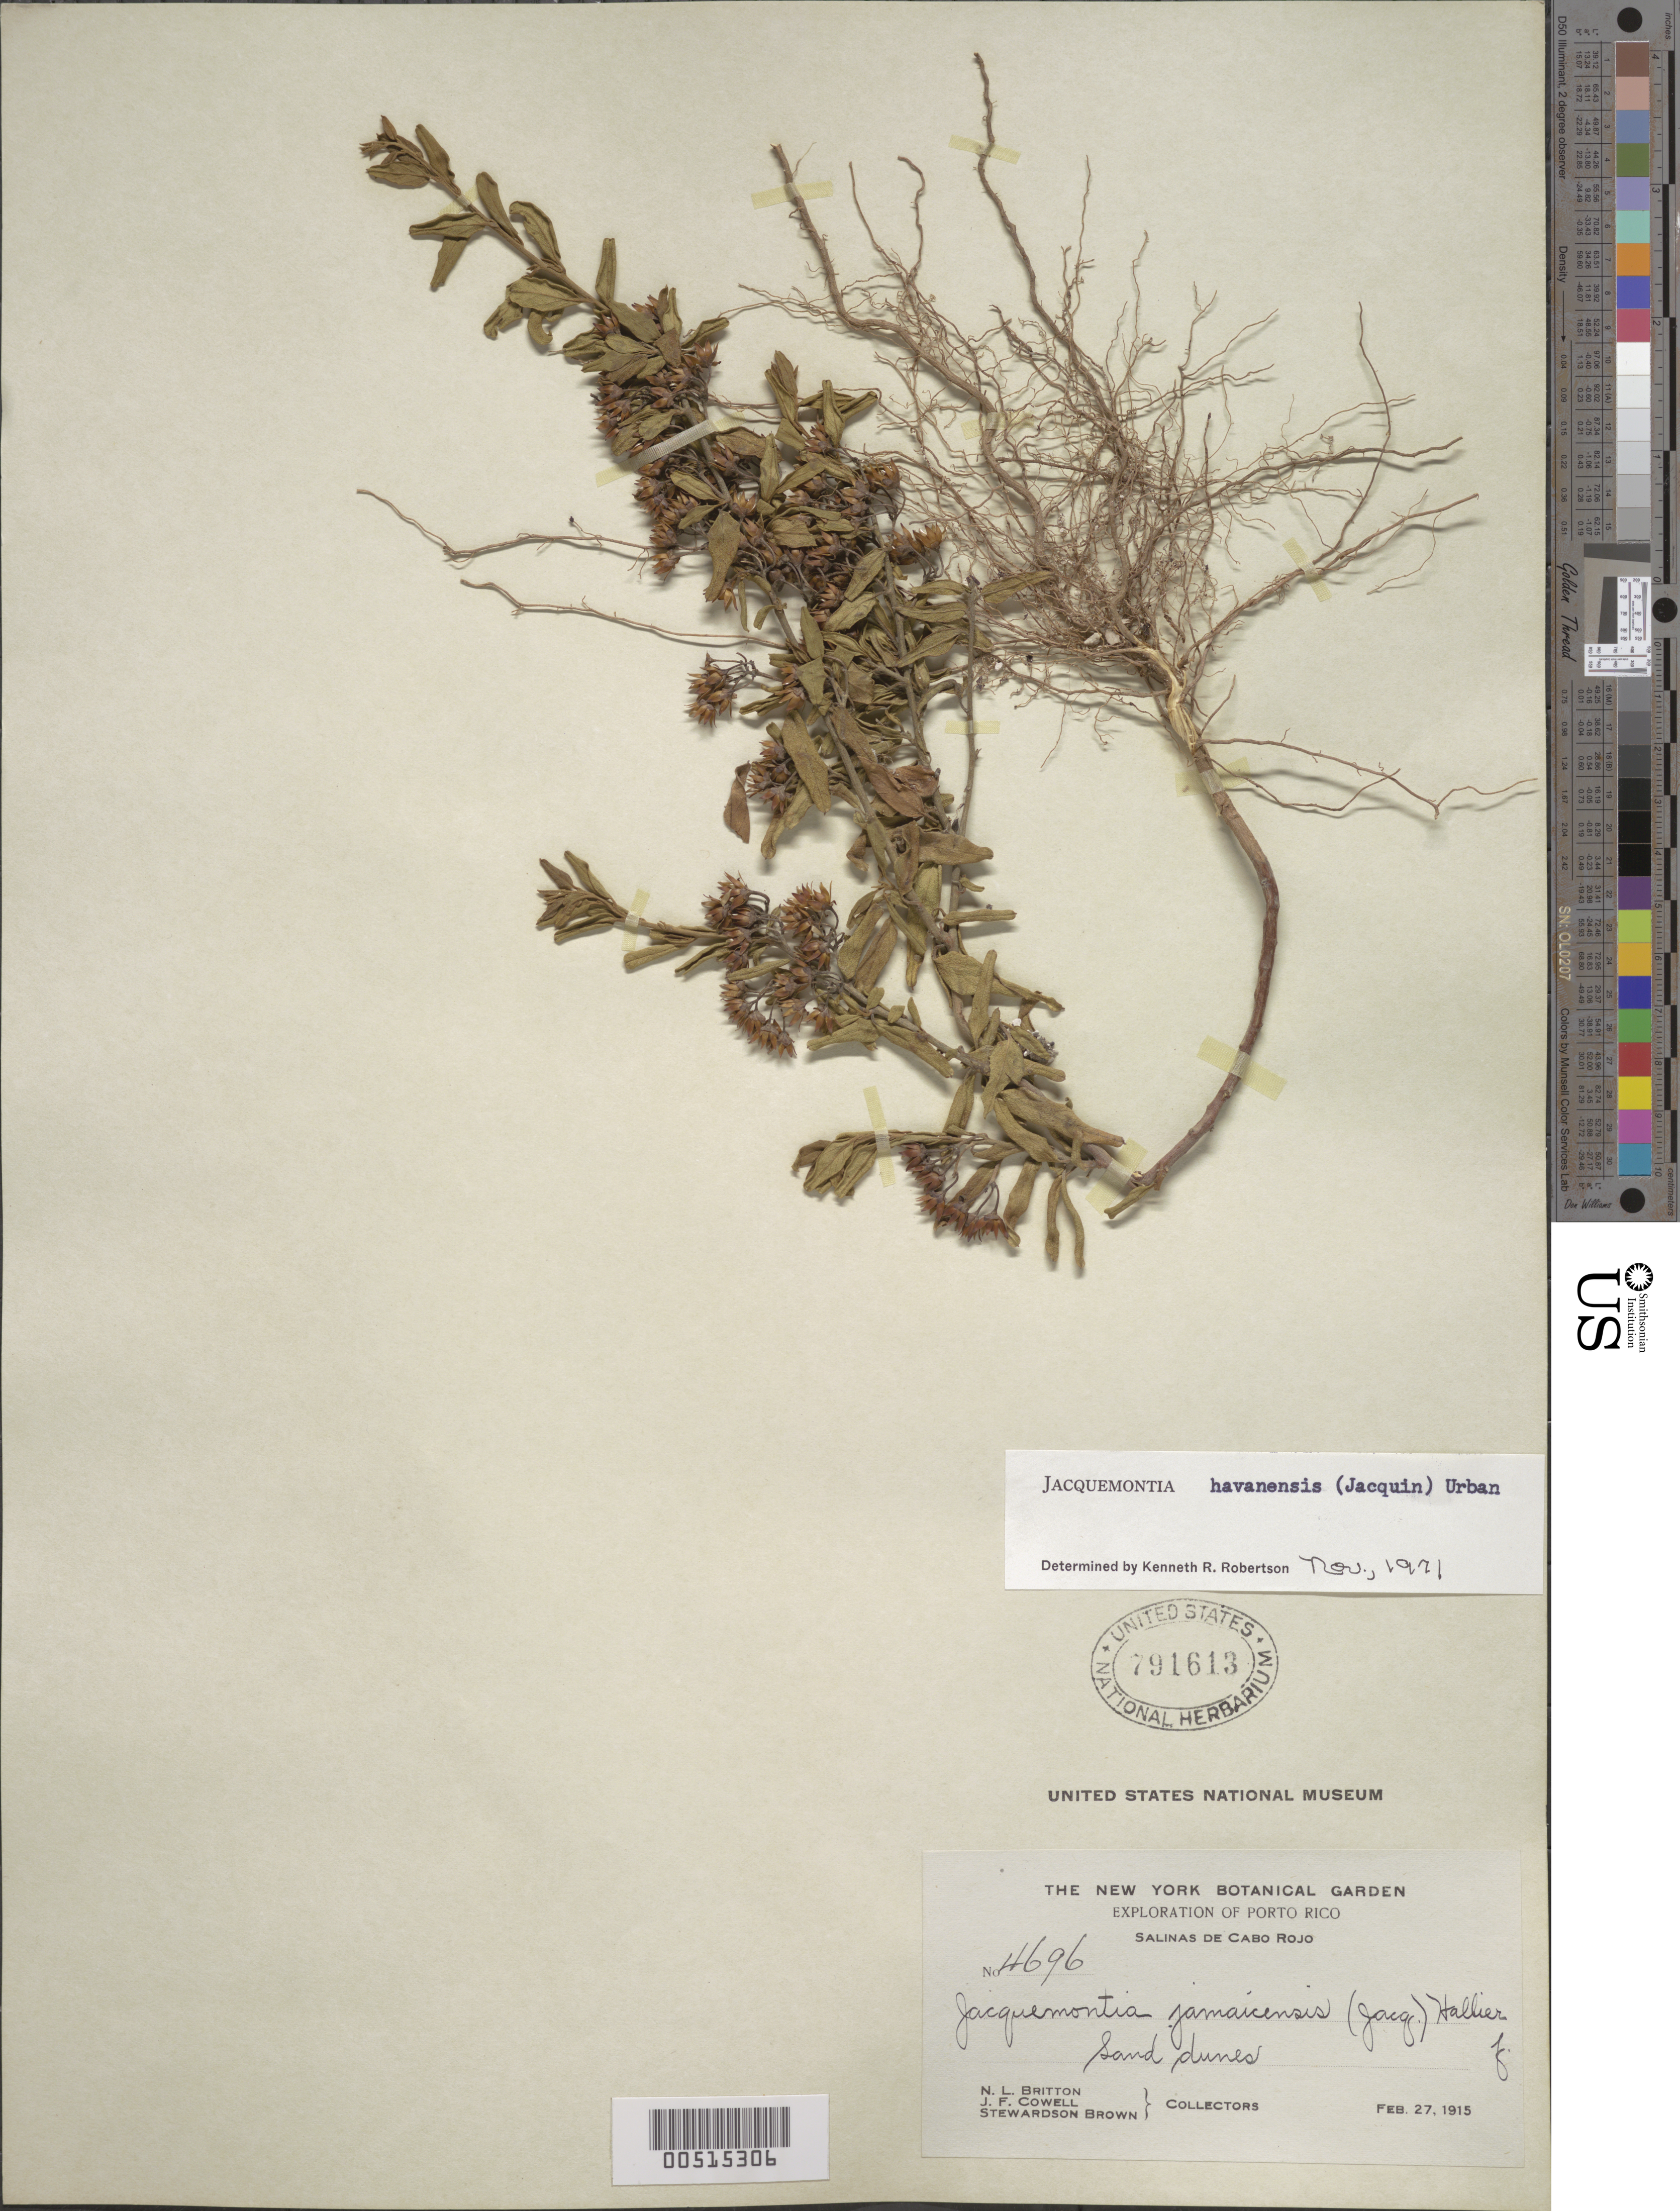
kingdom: Plantae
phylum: Tracheophyta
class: Magnoliopsida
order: Solanales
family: Convolvulaceae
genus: Jacquemontia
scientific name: Jacquemontia havanensis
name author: (Jacq.) Urb.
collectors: N. Britton, E. G. Britton & M. S. Brown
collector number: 4696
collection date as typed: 27 Feb 1915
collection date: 1915-02-27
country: Puerto Rico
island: Greater Antilles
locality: Salinas de Cabo- Rojo. Sand dunes.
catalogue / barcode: US 791613